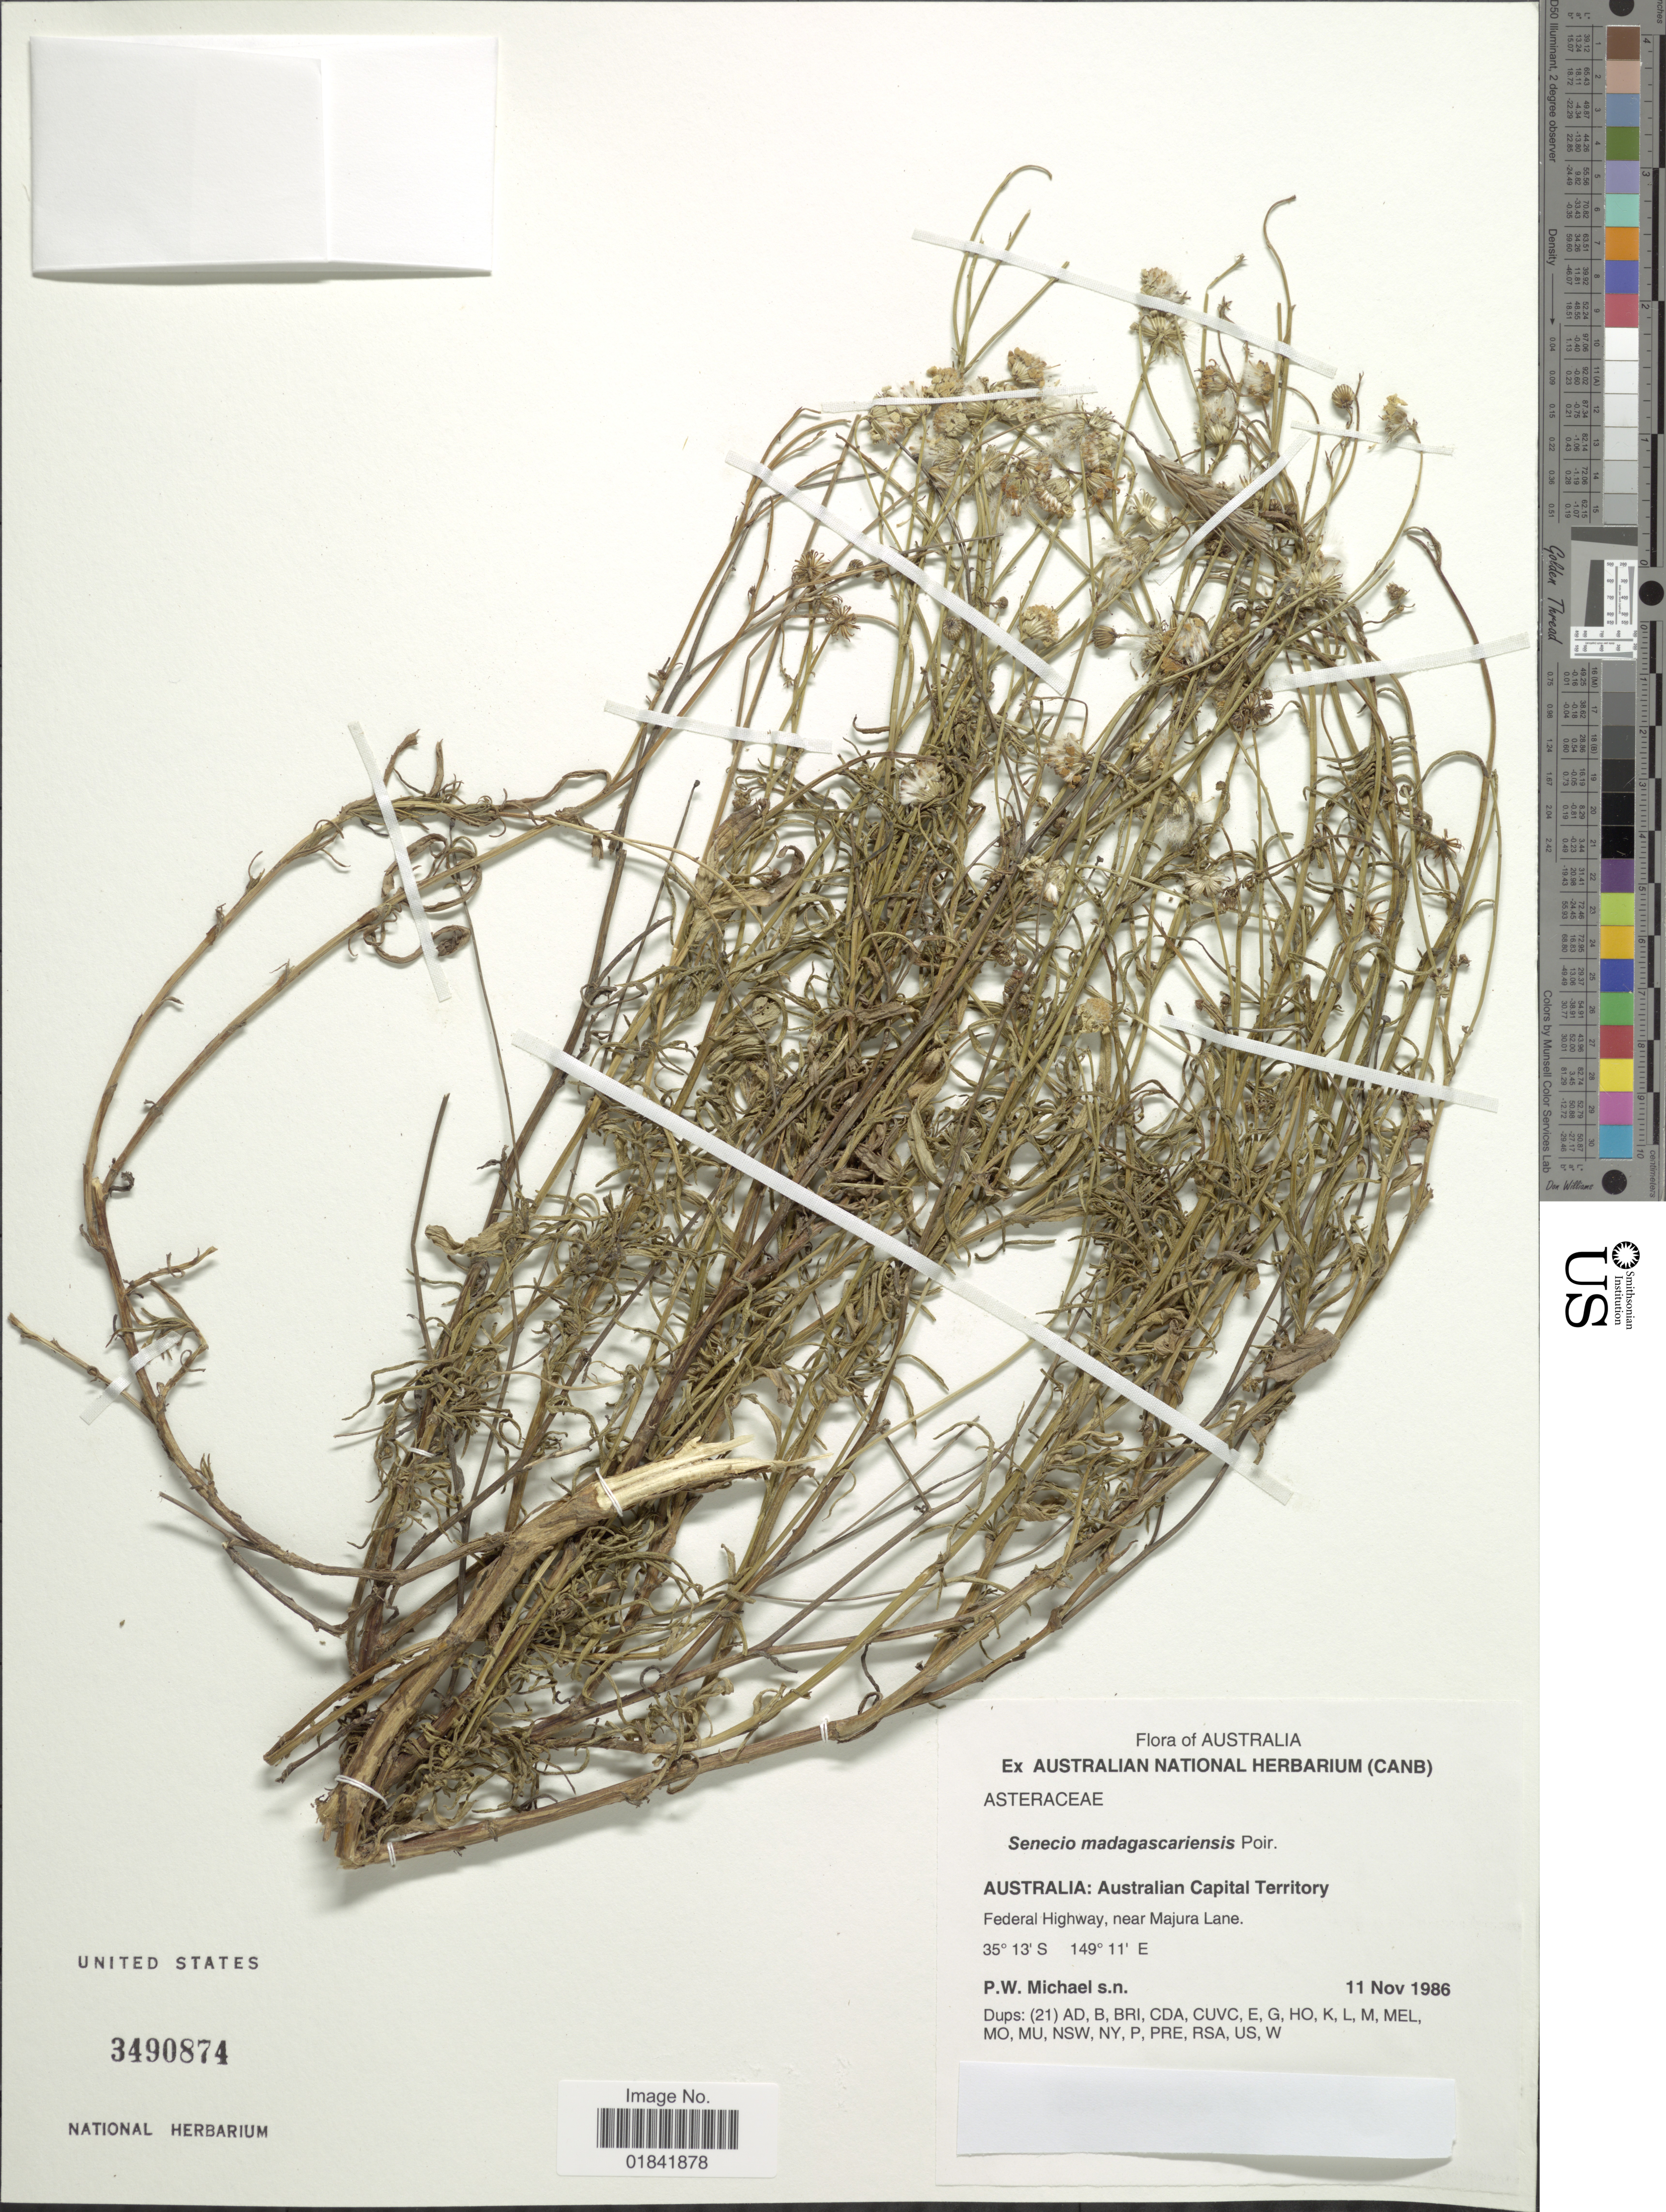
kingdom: Plantae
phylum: Tracheophyta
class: Magnoliopsida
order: Asterales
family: Asteraceae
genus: Senecio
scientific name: Senecio madagascariensis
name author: Poir.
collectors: P. W. Michael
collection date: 1986-11-11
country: Australia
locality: Australian Capital Territory, Federal Highway, near Majura Lane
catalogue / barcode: US 3490874